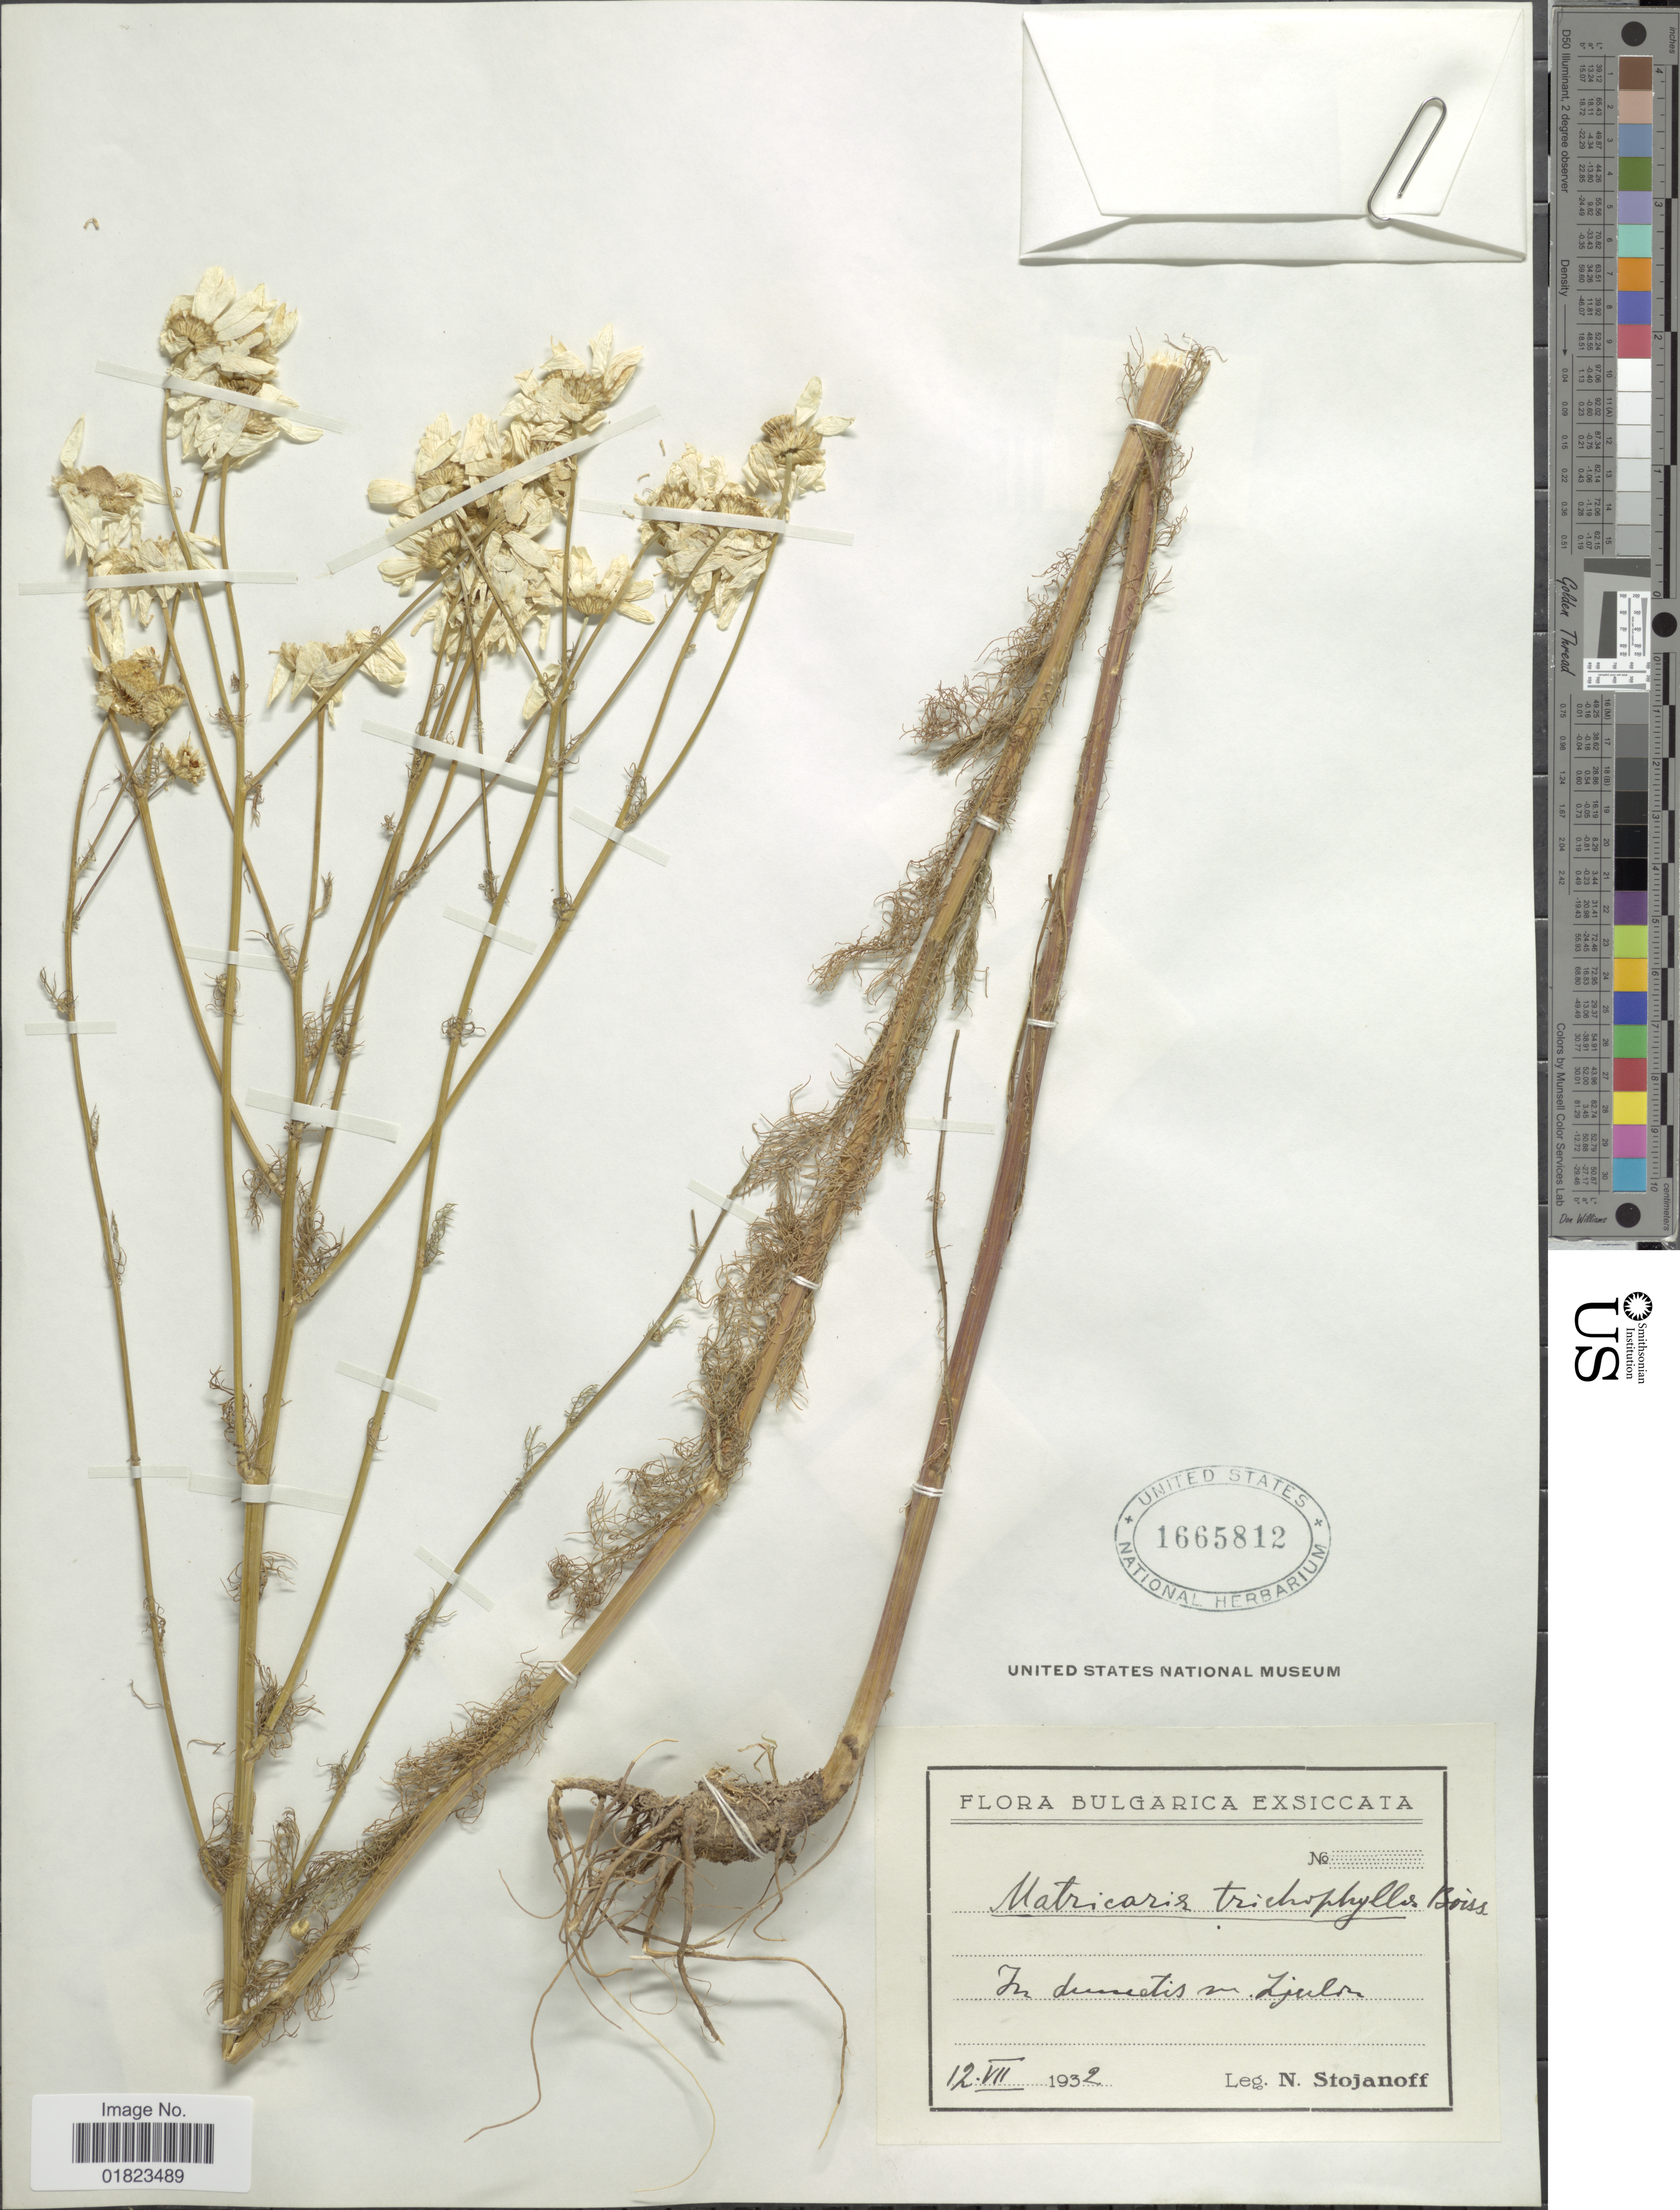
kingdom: Plantae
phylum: Tracheophyta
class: Magnoliopsida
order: Asterales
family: Asteraceae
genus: Tripleurospermum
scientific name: Tripleurospermum tenuifolium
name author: (Kit.) Freyn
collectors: N. Stojanoff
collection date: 1932-07-12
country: Bulgaria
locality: In dumetis [illegible text] Zjul[illegible text].[interpreted]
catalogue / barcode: US 1665812